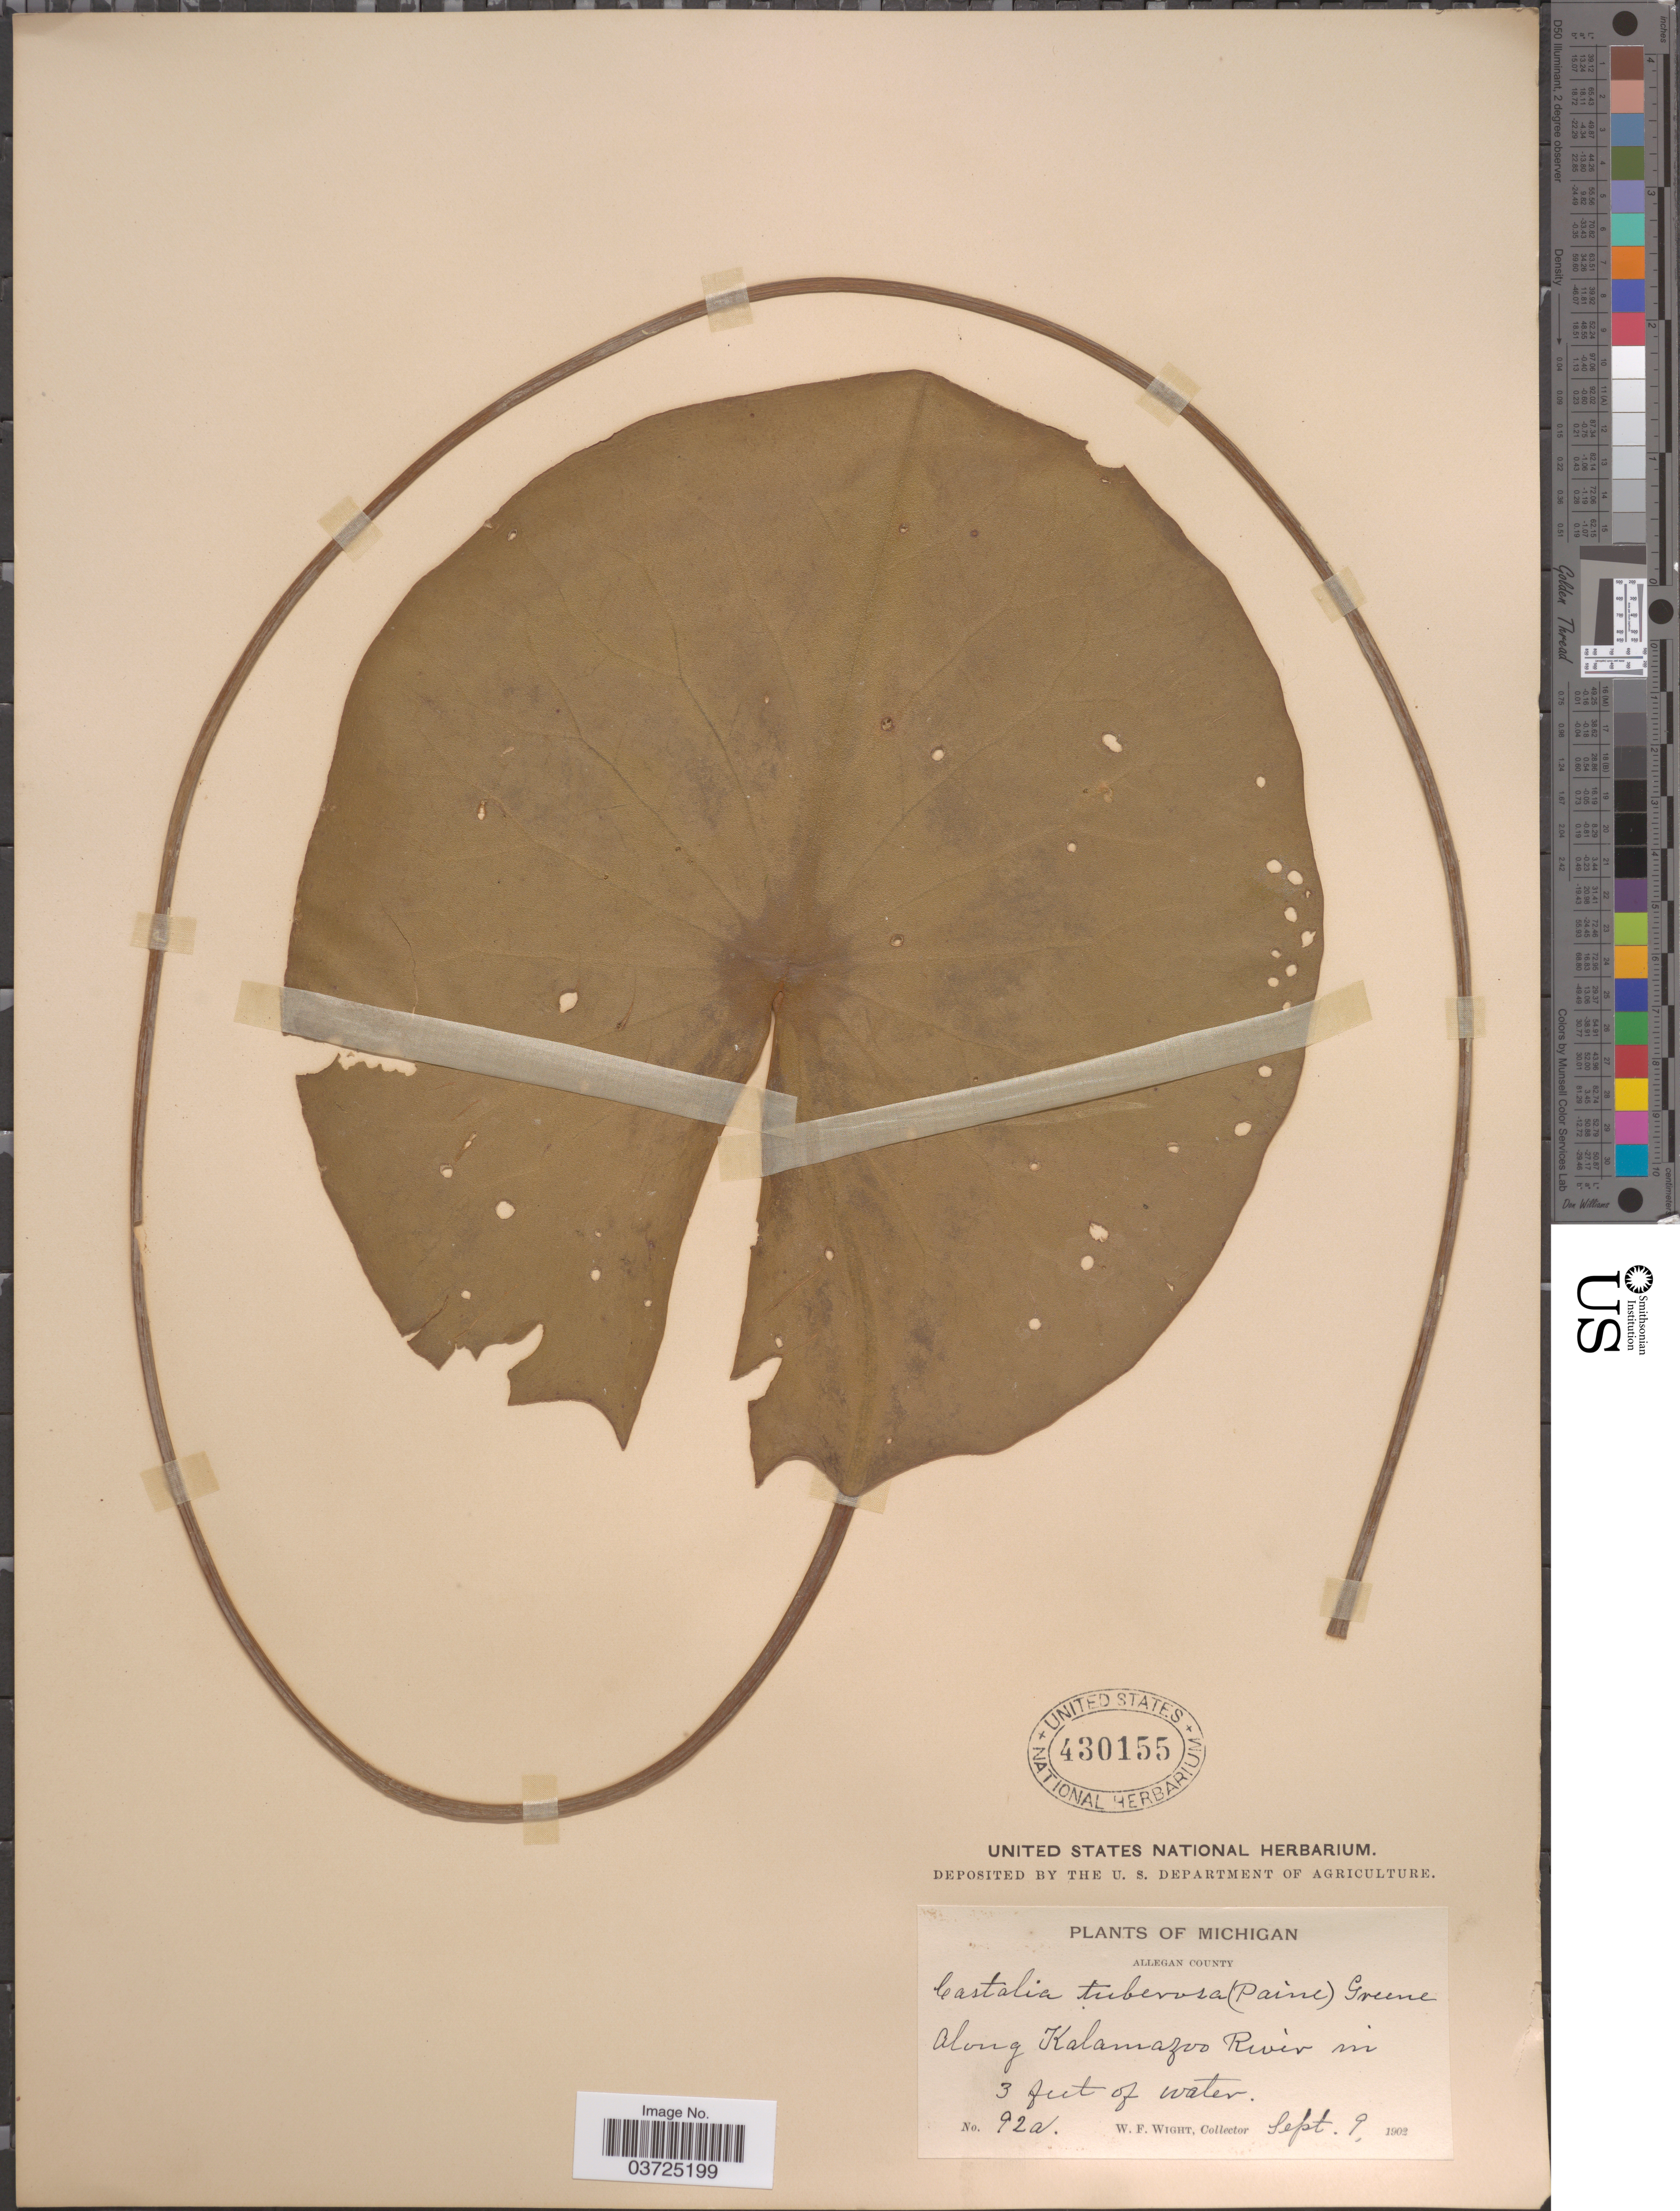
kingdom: Plantae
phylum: Tracheophyta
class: Magnoliopsida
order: Nymphaeales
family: Nymphaeaceae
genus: Nymphaea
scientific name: Nymphaea tuberosa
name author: Paine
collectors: W. Wight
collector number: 92a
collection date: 1902-09-09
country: United States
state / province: Michigan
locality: Allegan County. Along Kalamazoo River.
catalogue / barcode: US 430155